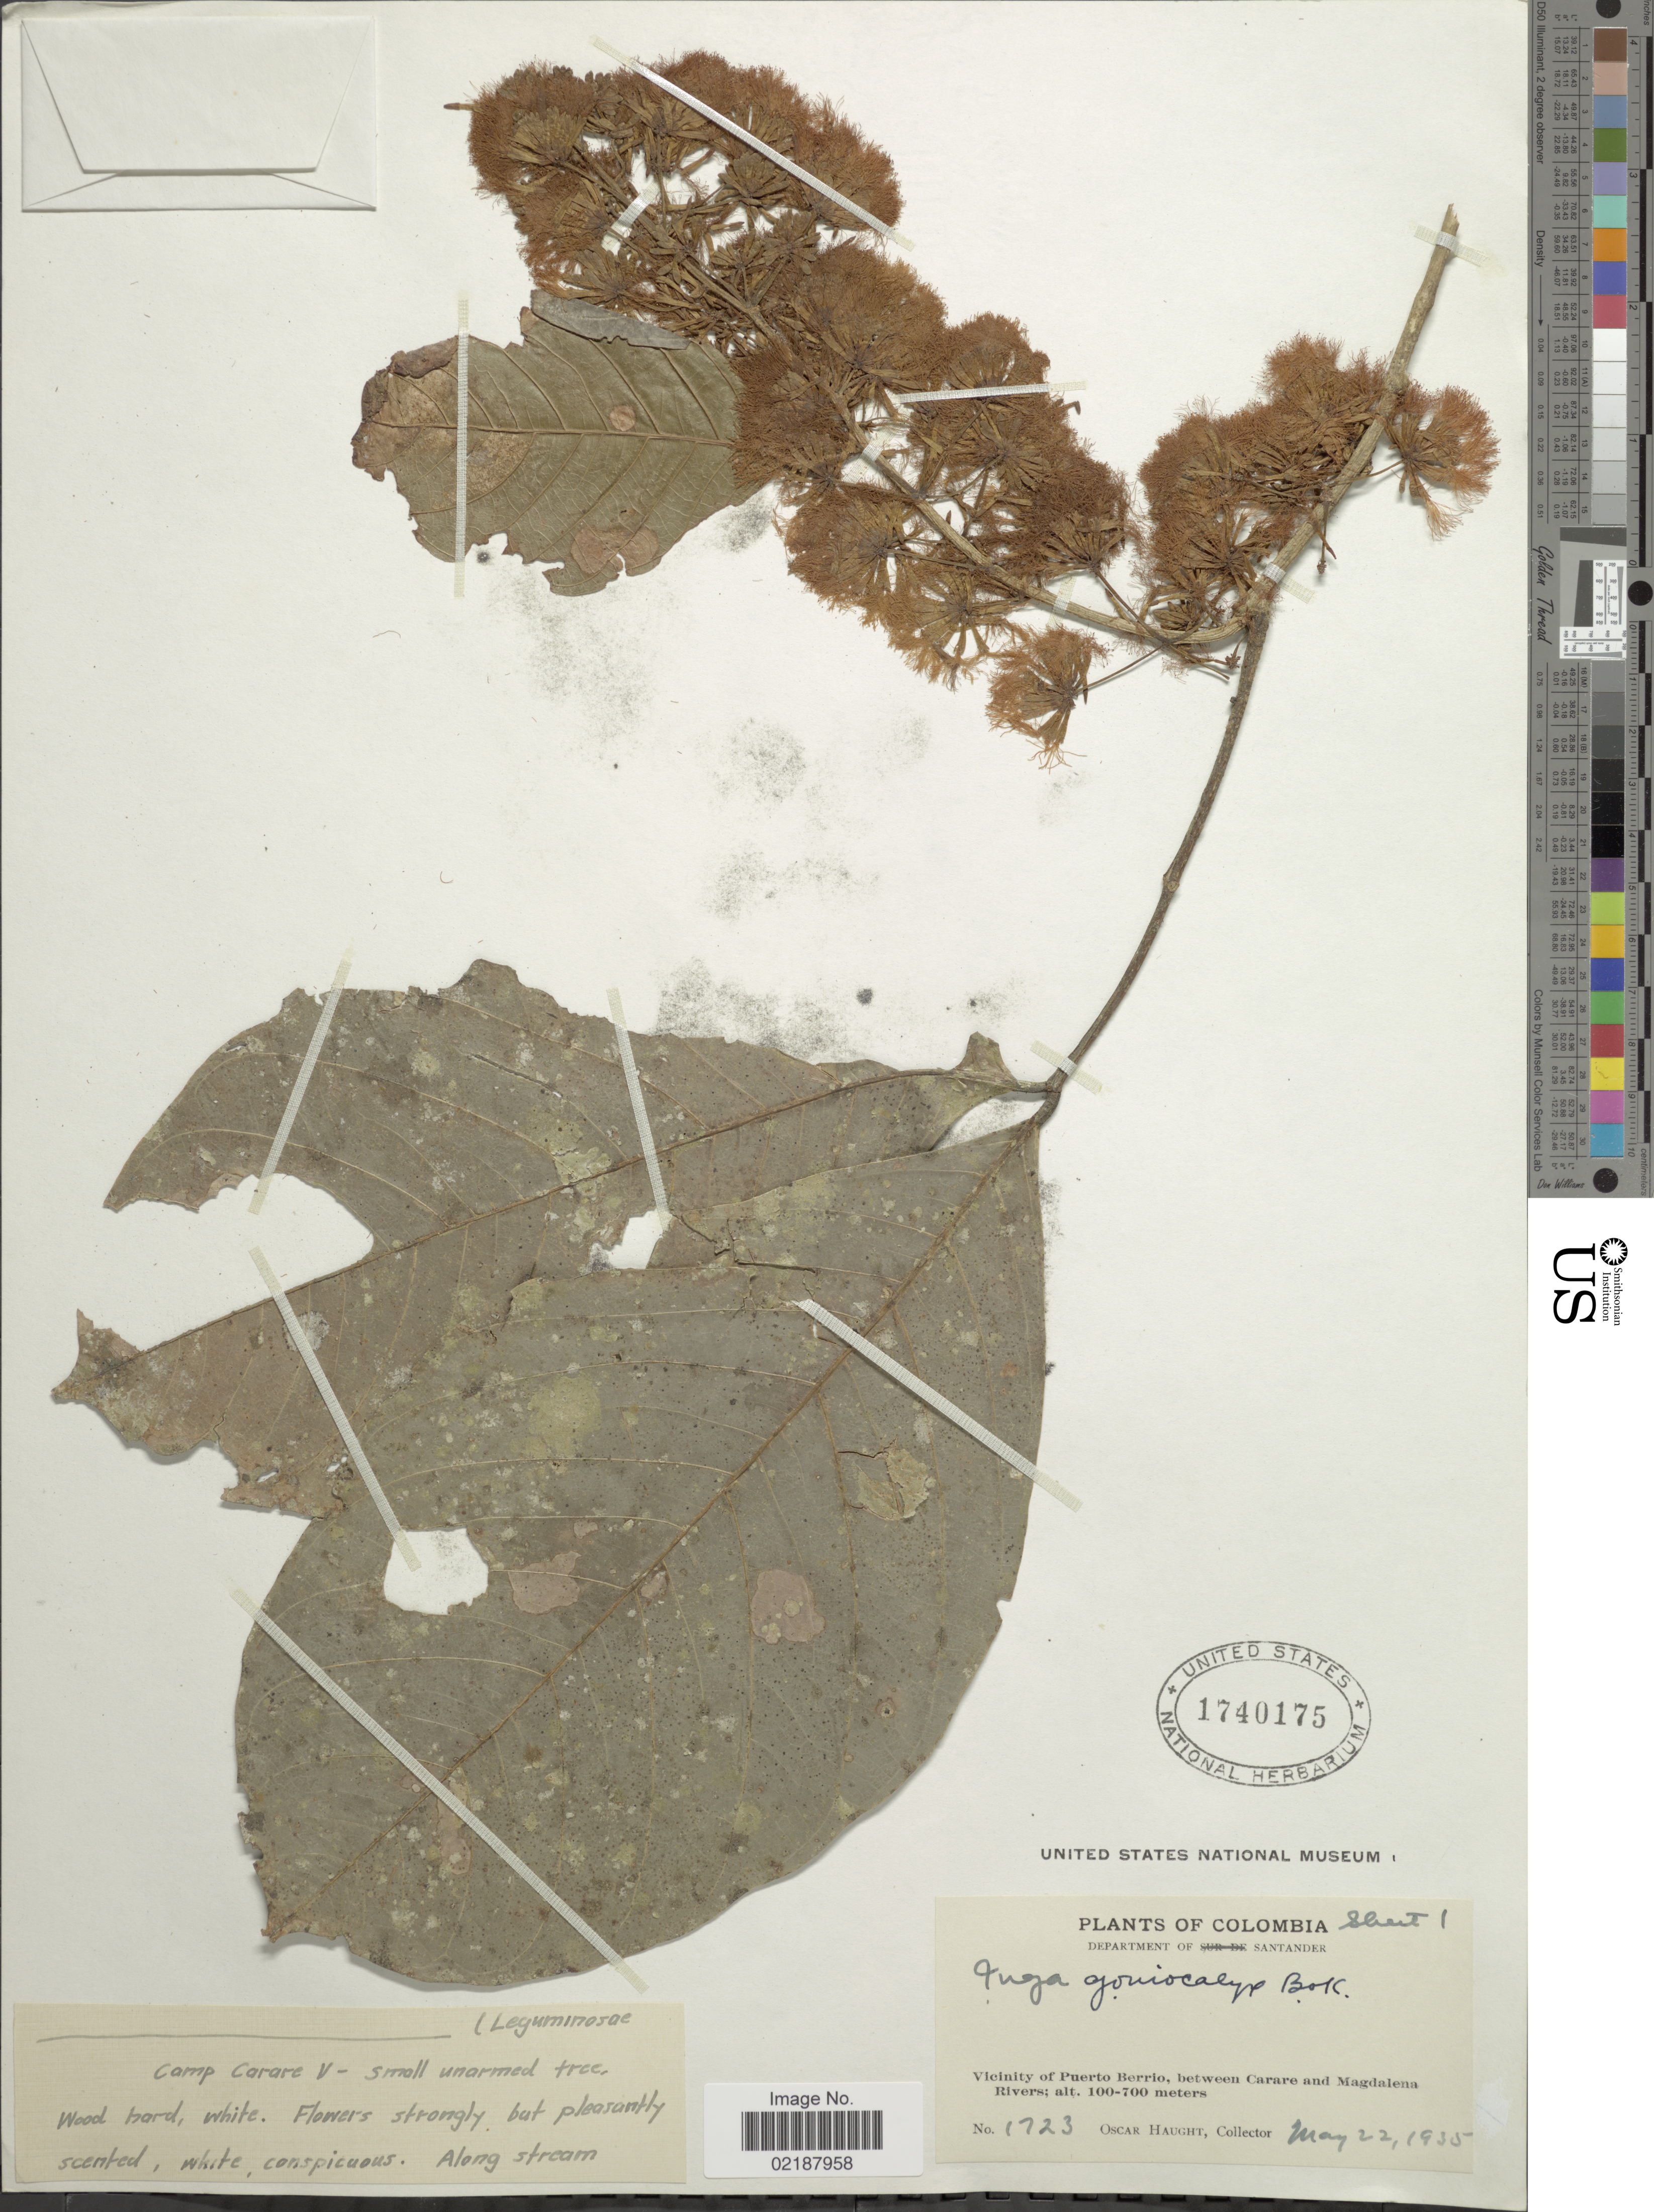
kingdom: Plantae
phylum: Tracheophyta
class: Magnoliopsida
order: Fabales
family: Fabaceae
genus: Inga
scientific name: Inga goniocalyx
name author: Britton & Killip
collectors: O. L. Haught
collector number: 1723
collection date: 1935-05-22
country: Colombia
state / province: Santander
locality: Department of Santander, Vicinity of Puerto Berrio, between Carare and Magdalena Rivers, along stream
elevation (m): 100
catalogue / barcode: US 1740175